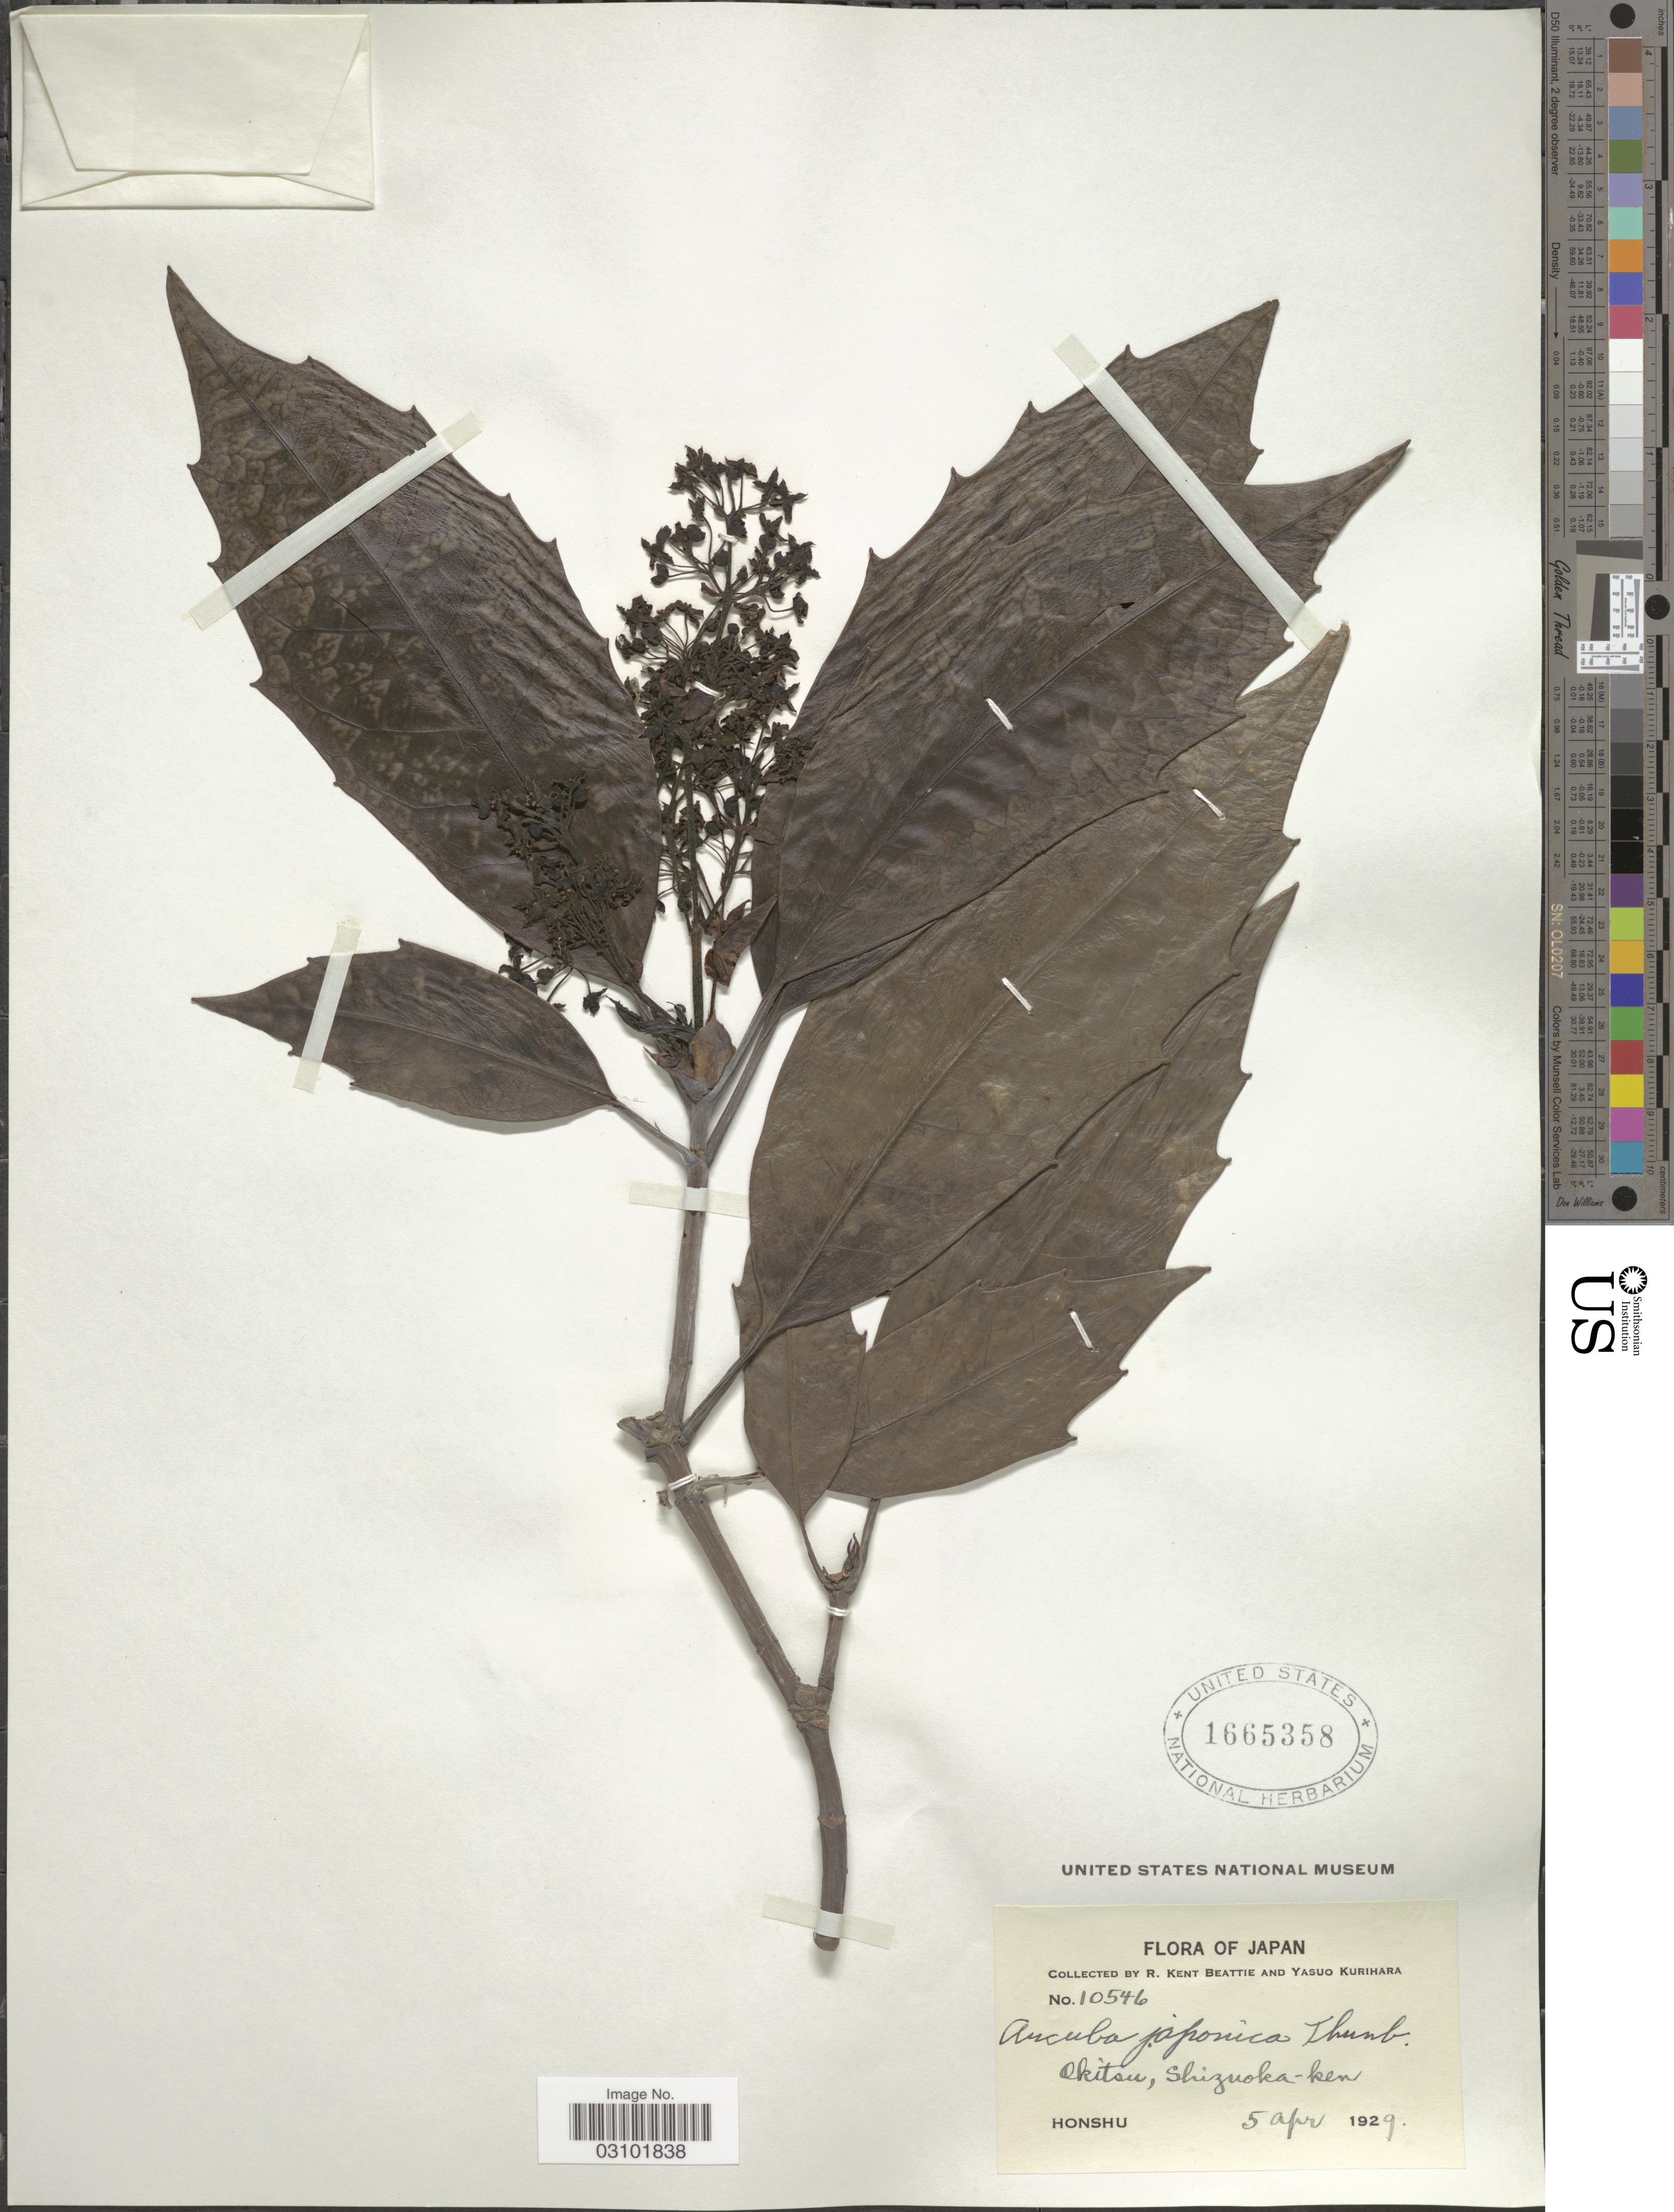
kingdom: Plantae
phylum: Tracheophyta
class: Magnoliopsida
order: Garryales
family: Garryaceae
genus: Aucuba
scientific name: Aucuba japonica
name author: Thunb.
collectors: R. K. Beattie & Y. Kurihara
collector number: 10546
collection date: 1929-04-05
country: Japan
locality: Okitsu, Shizuoka-ken. Honshu.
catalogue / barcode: US 1665358